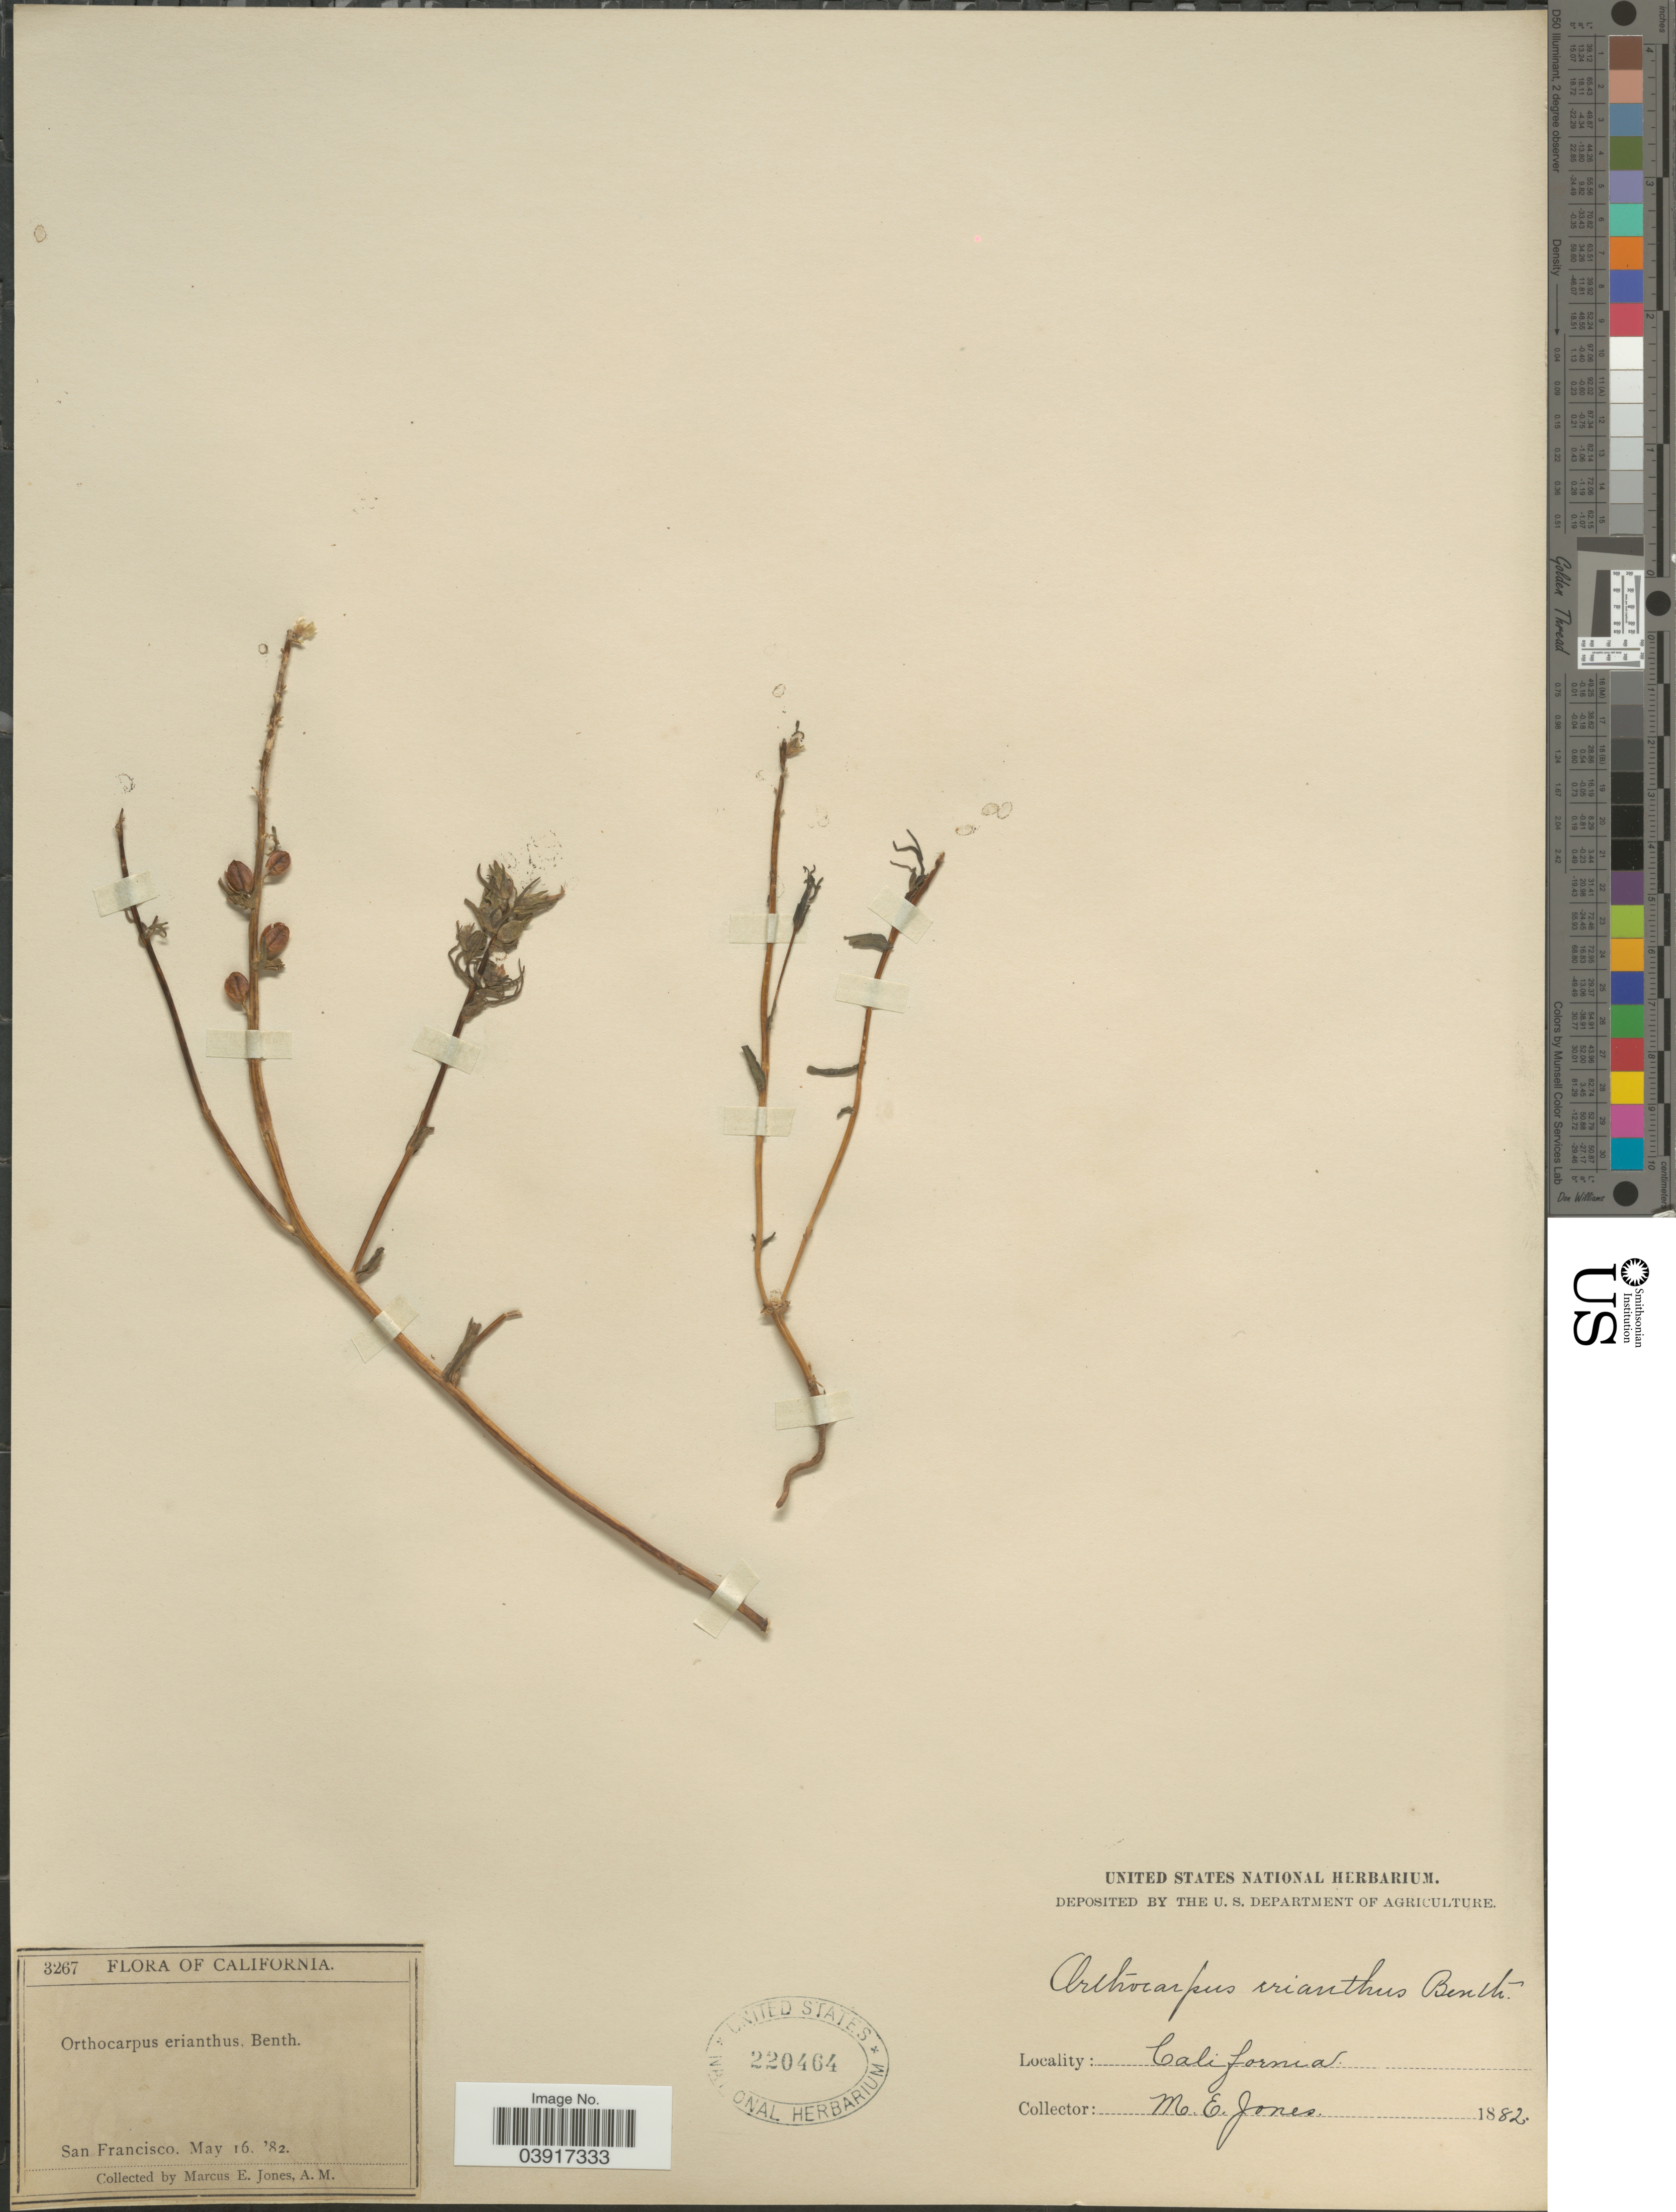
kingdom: Plantae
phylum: Tracheophyta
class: Magnoliopsida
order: Lamiales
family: Orobanchaceae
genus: Orthocarpus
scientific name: Orthocarpus erianthus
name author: Benth.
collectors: M. E. Jones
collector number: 3267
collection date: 1882-05-16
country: United States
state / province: California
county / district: San Francisco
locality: San Francisco.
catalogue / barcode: US 220464